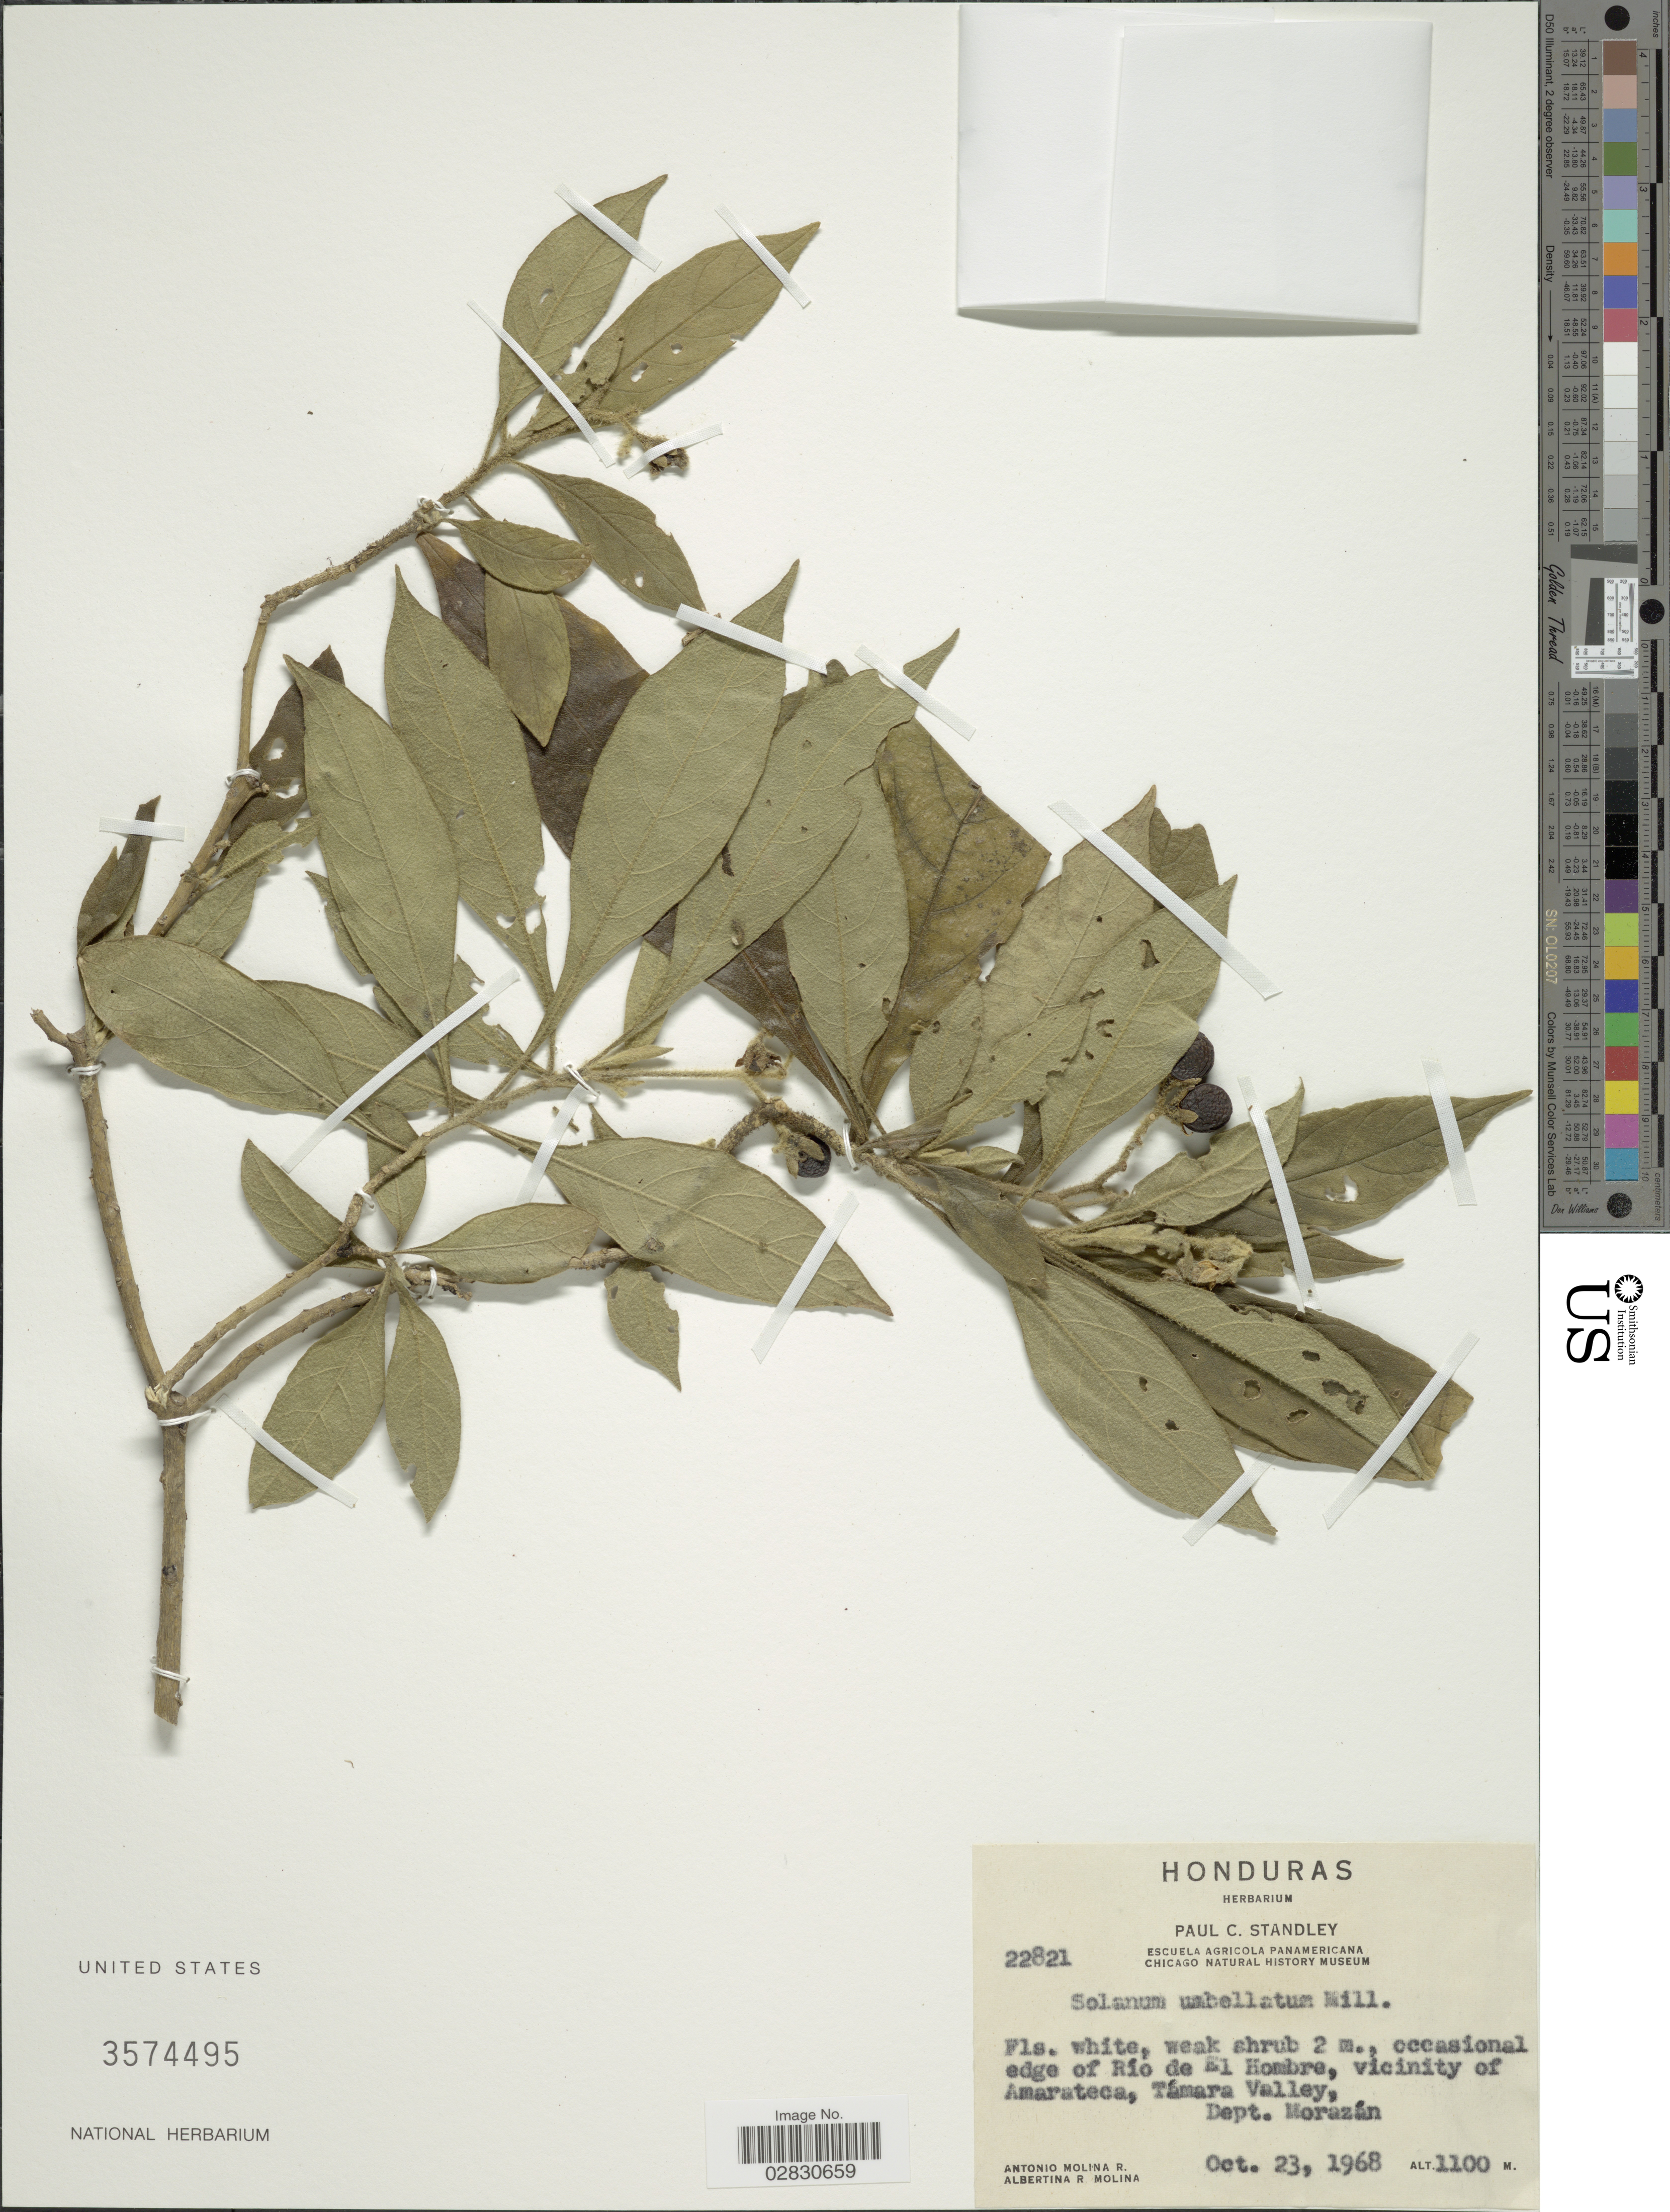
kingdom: Plantae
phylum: Tracheophyta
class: Magnoliopsida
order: Solanales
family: Solanaceae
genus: Solanum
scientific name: Solanum umbellatum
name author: Mill.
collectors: A. Molina R. & A. R. Molina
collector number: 22821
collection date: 1968-10-23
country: Honduras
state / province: Fco. Morazán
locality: Occasional edge of Río de El Hombre, vicinity of Amarateca, Támara Valley. Dept. Morazán.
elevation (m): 1100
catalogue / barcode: US 3574495